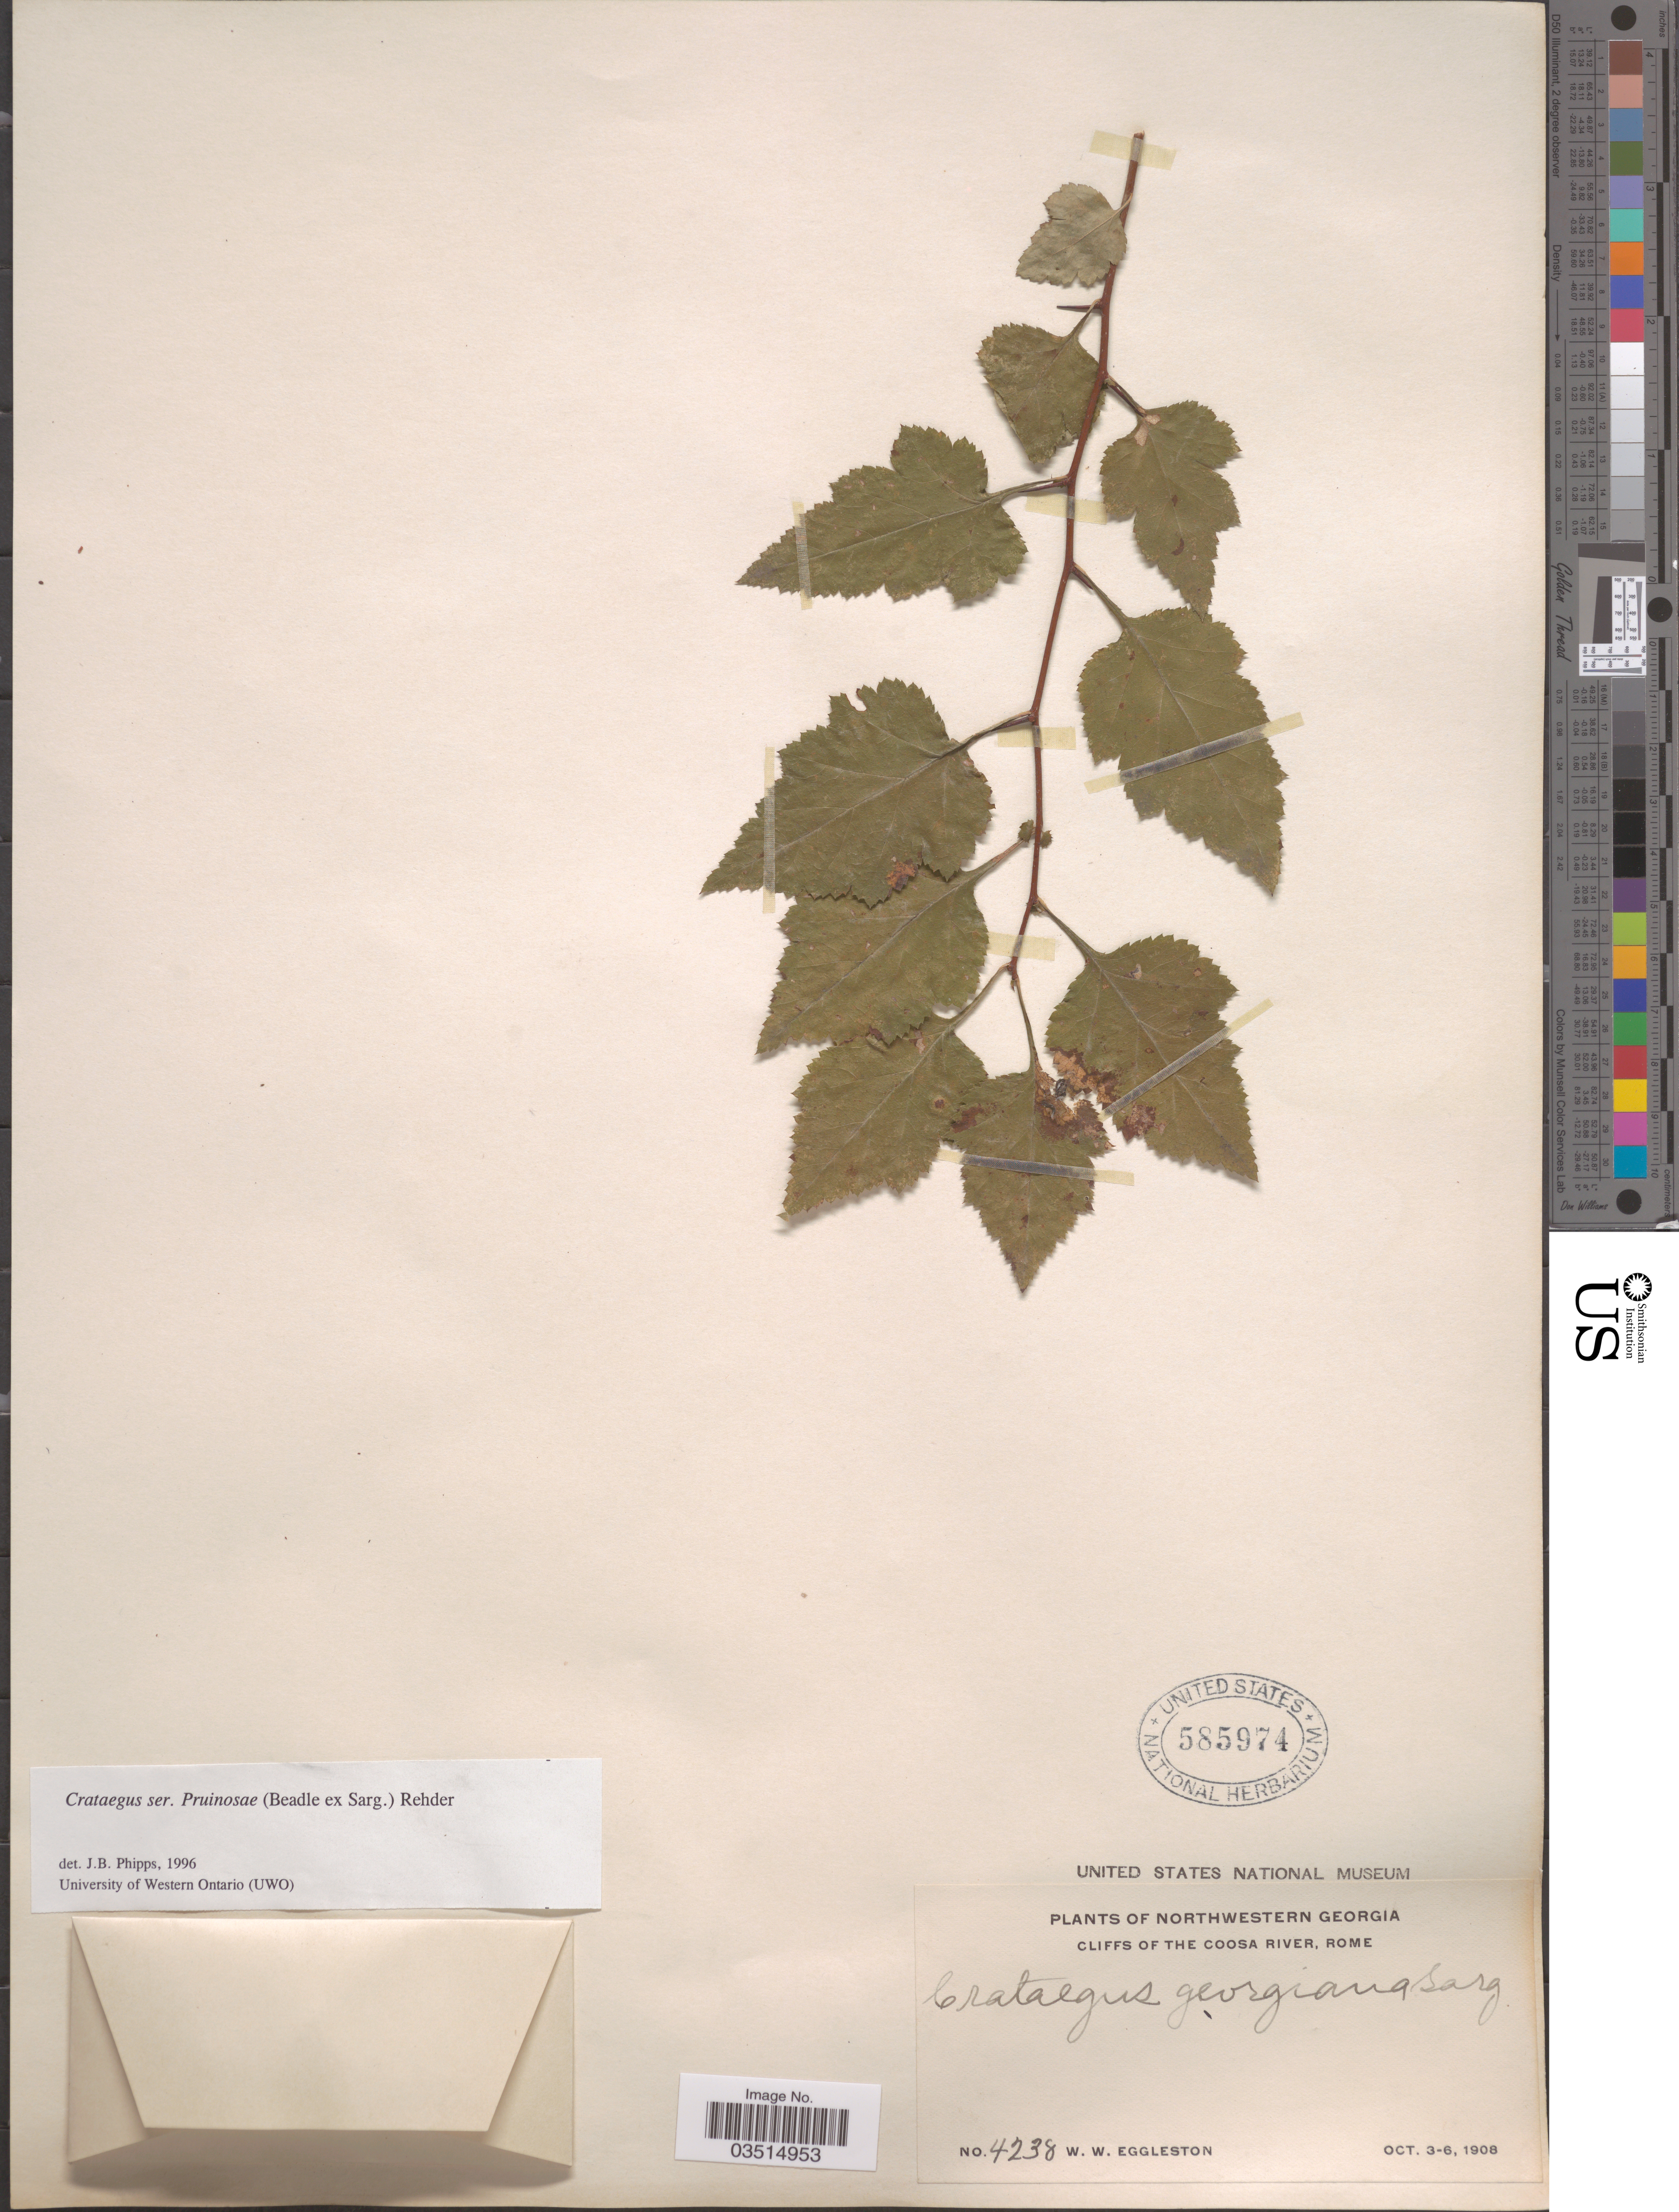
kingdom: Plantae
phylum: Tracheophyta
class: Magnoliopsida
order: Rosales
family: Rosaceae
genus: Crataegus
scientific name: Crataegus gattingeri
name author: Ashe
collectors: W. W. Eggleston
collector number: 4238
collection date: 1908-10-03/1908-10-06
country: United States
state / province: Georgia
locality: Northwestern Georgia. Cliffs of the Coosa River, Rome.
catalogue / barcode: US 585974